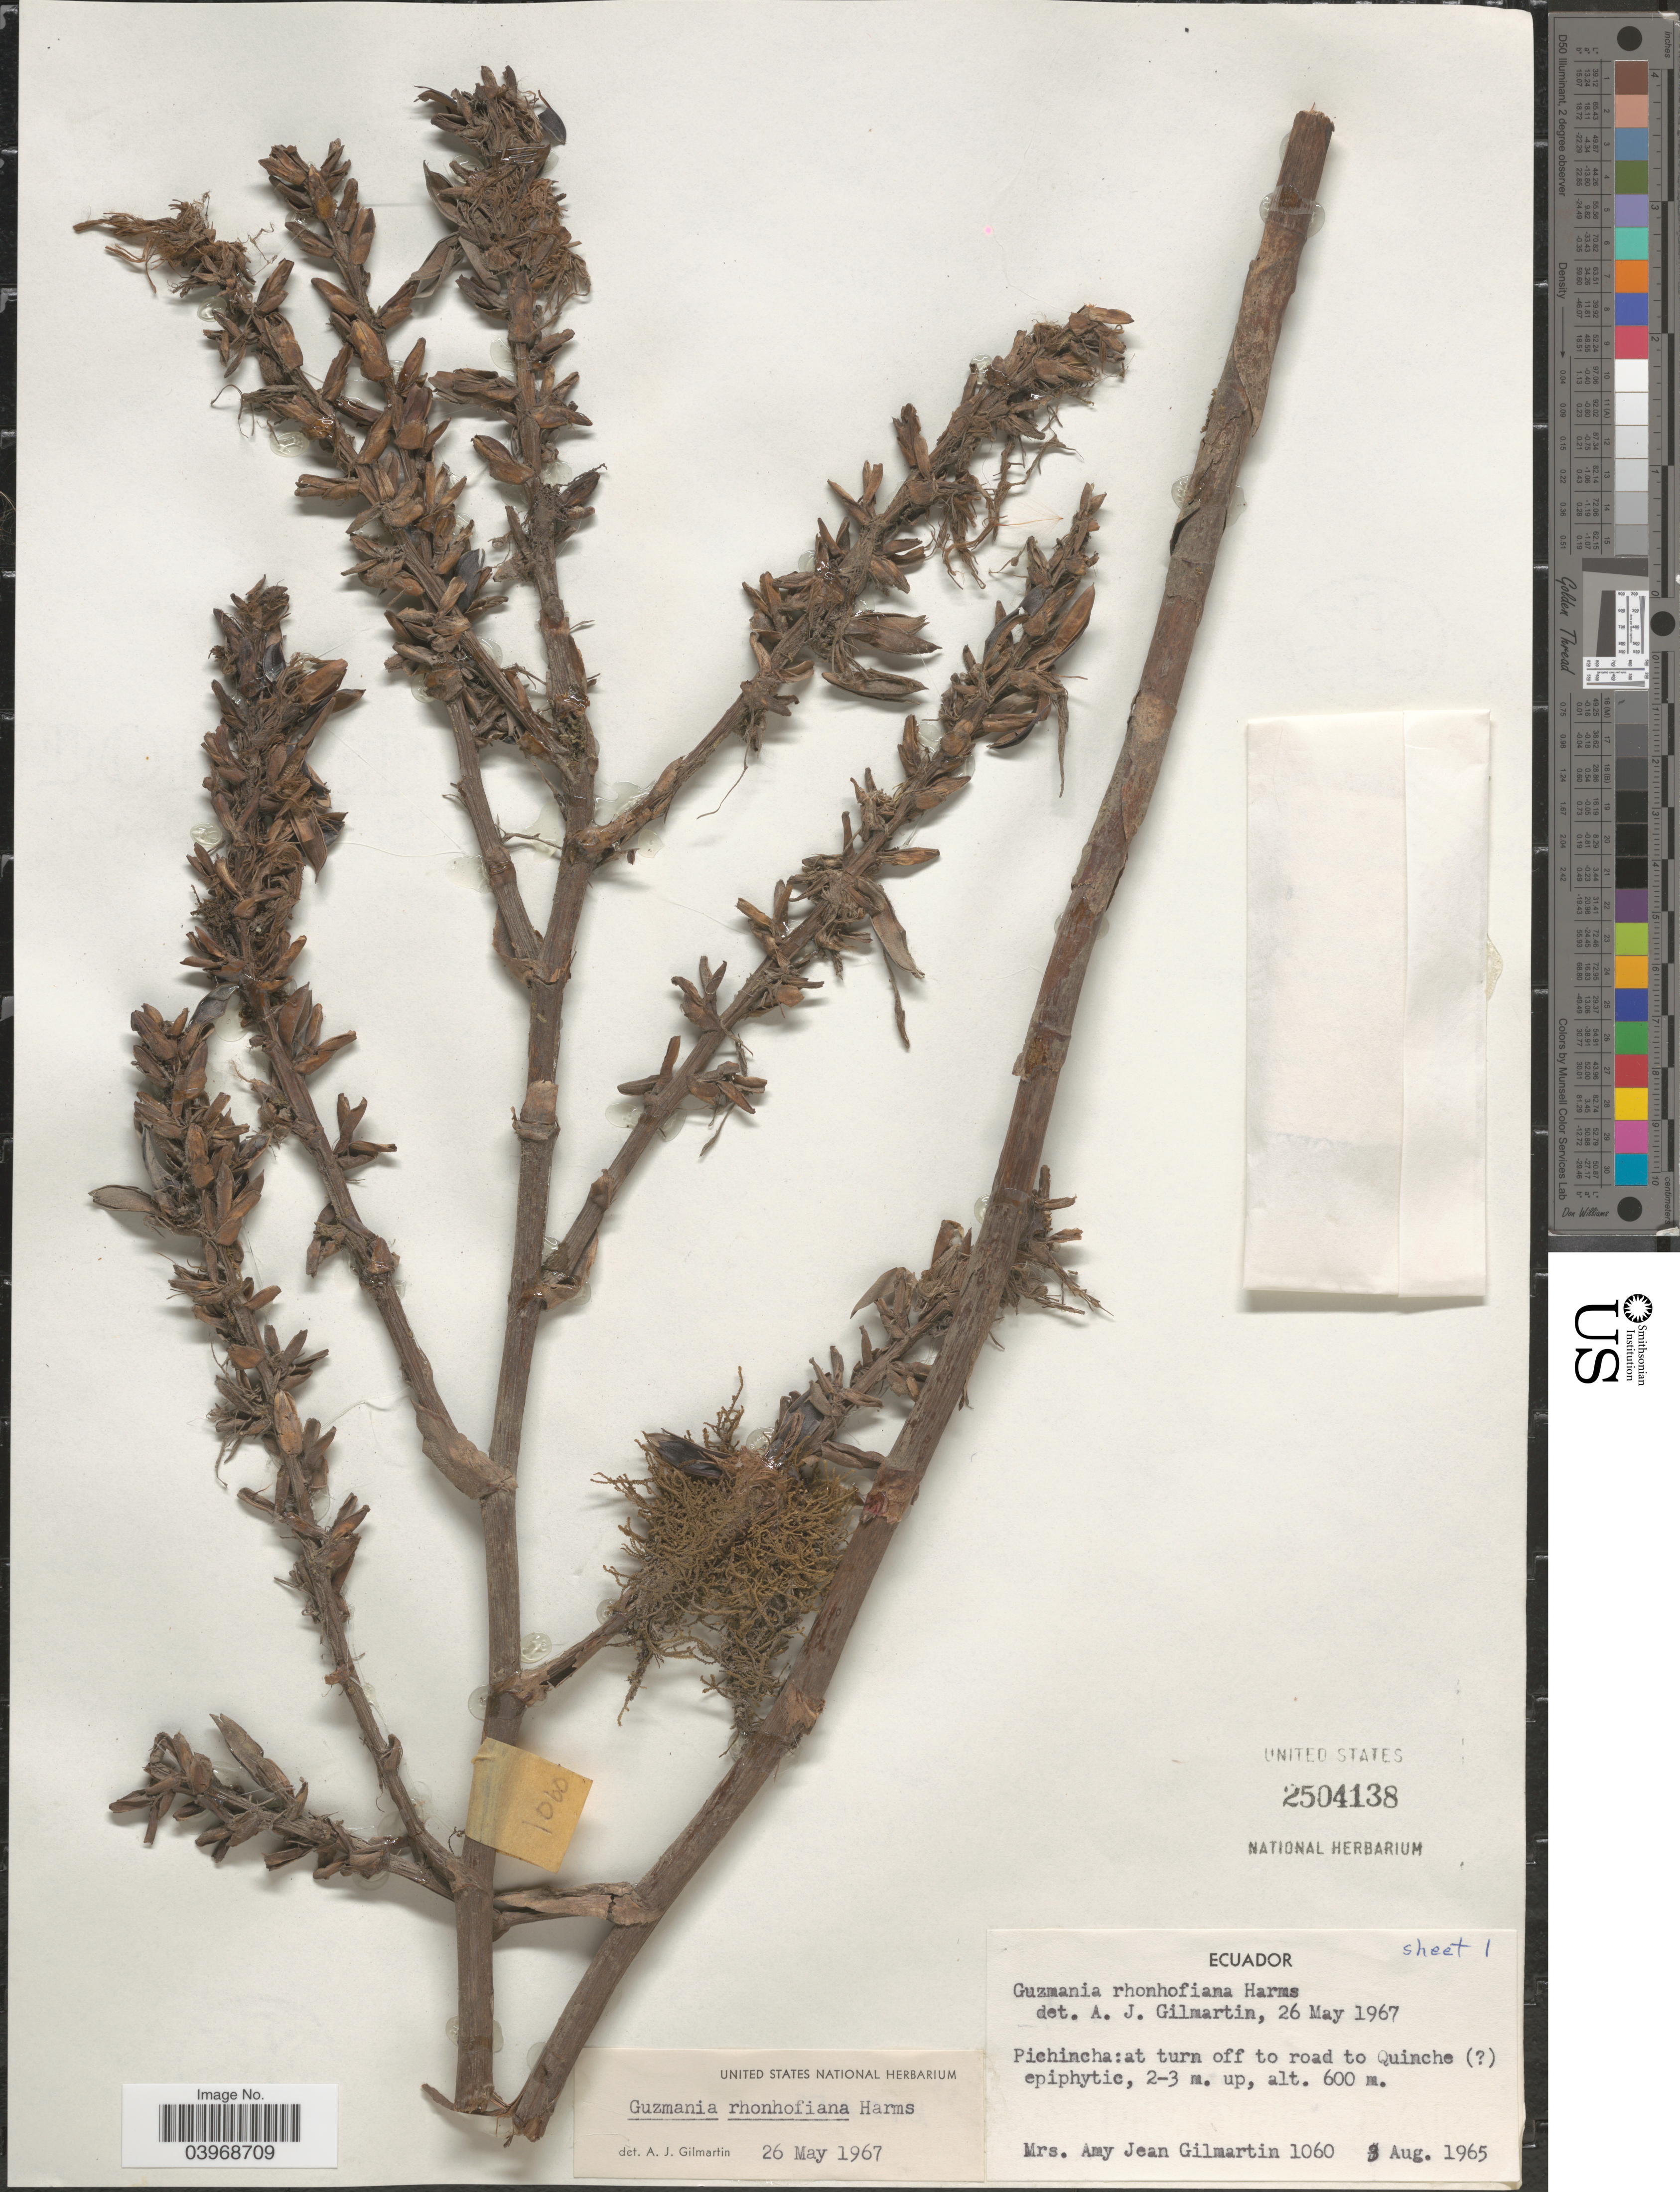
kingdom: Plantae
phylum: Tracheophyta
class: Liliopsida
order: Poales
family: Bromeliaceae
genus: Guzmania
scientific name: Guzmania rhonhofiana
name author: Harms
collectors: A. J. Gilmartin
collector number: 1060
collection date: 1965-08-03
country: Ecuador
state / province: Pichincha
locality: At turn off to road to Quinche.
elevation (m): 600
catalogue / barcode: US 2504138